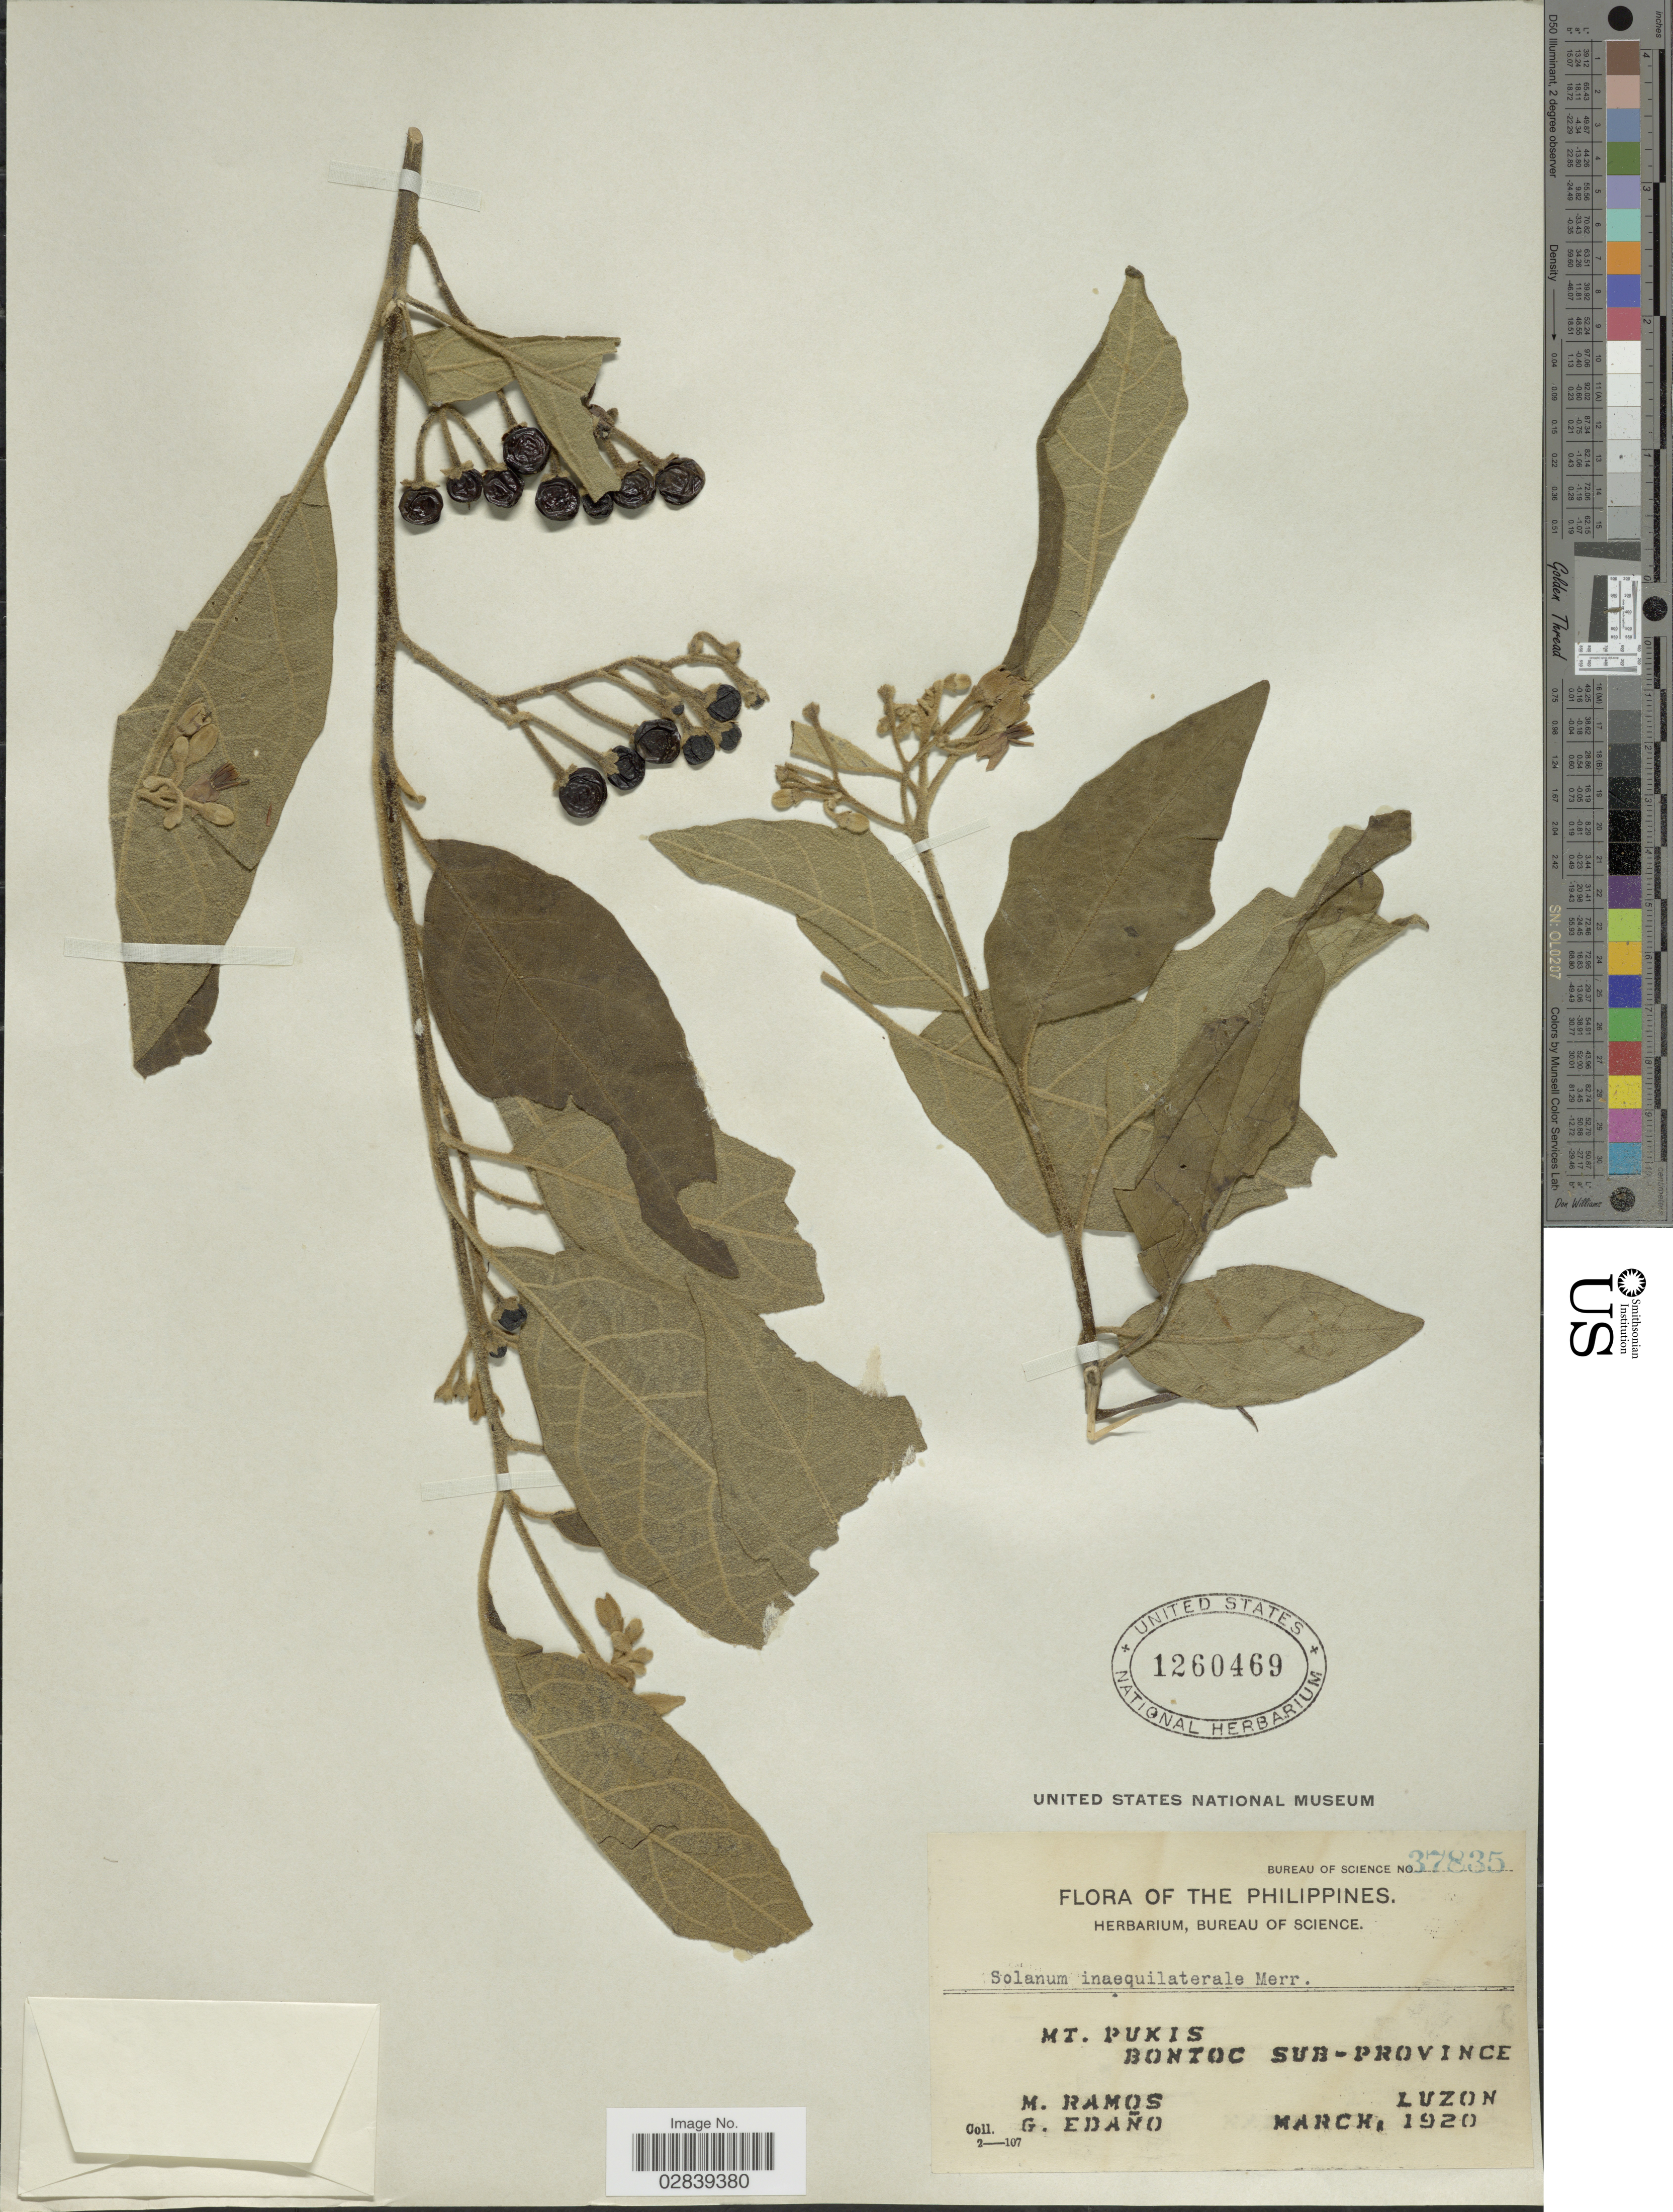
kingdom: Plantae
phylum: Tracheophyta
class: Magnoliopsida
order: Solanales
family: Solanaceae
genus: Solanum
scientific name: Solanum inaequilaterale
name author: Merr.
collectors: M. Ramos & G. Edaño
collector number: Bureau of Science 37835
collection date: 1920-03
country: Philippines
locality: Mt. Pukis, Bontoc Sub-Province, Luzon.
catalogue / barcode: US 1260469